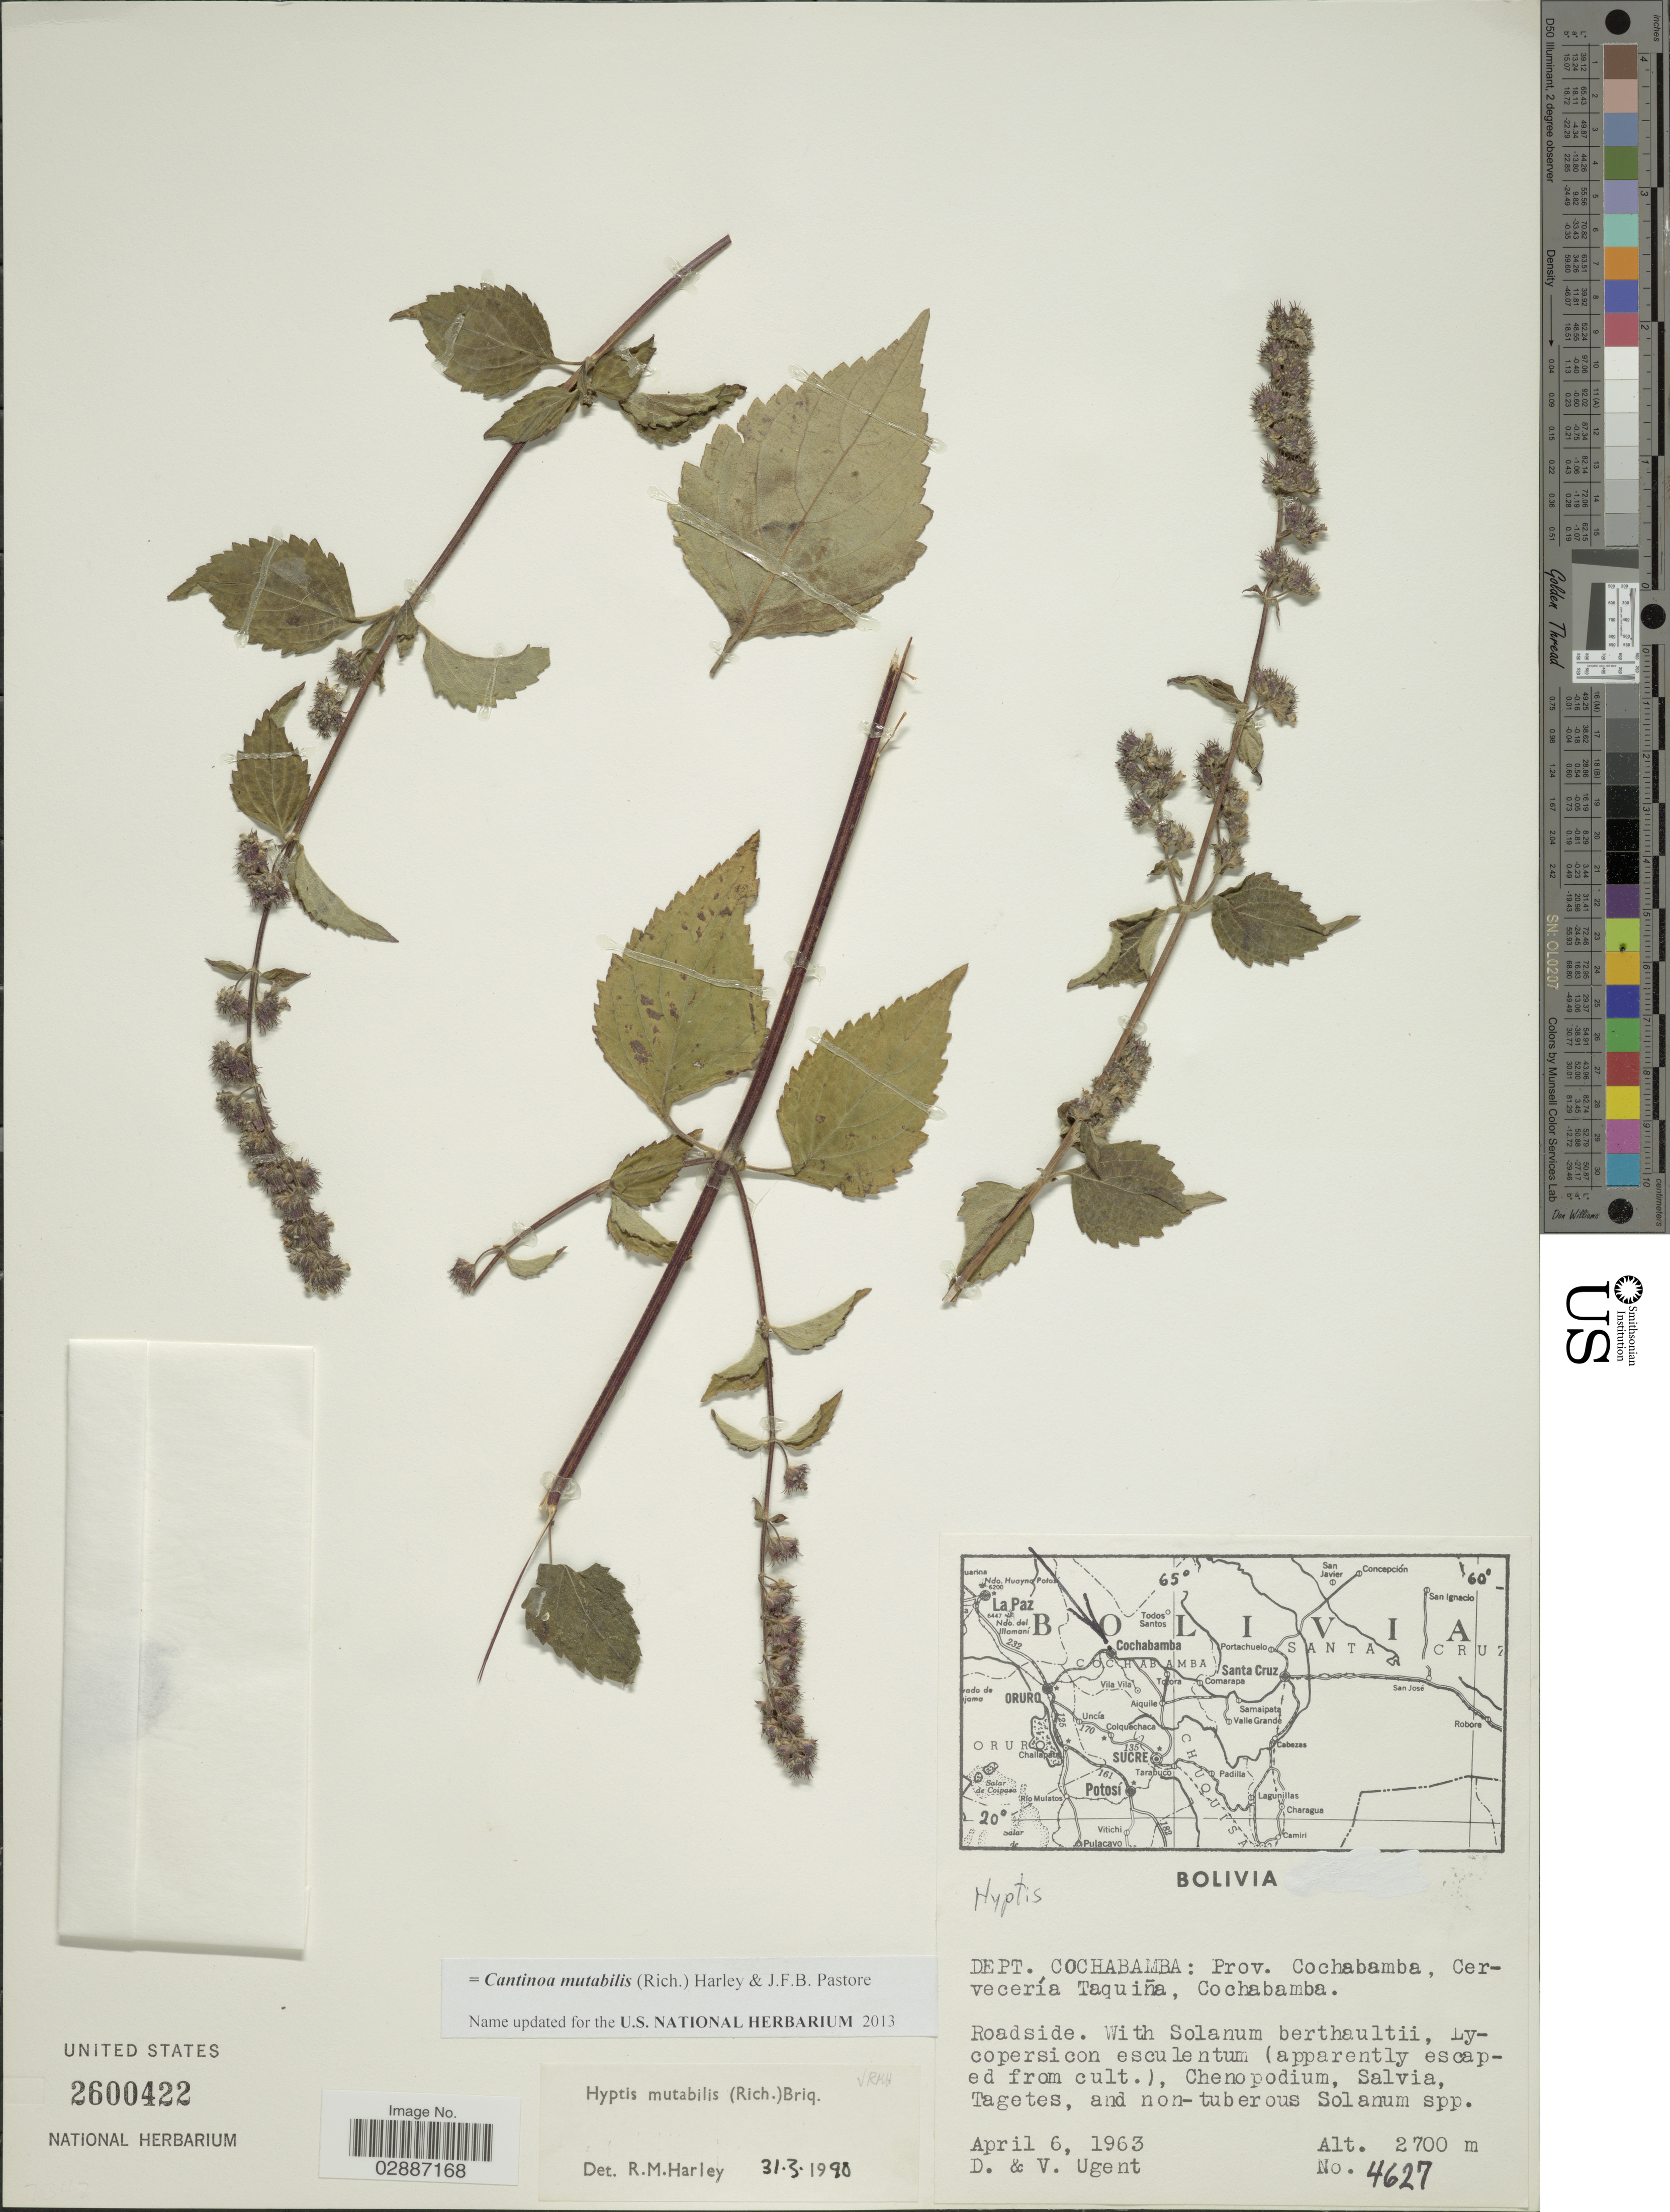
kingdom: Plantae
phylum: Tracheophyta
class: Magnoliopsida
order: Lamiales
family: Lamiaceae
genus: Cantinoa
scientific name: Cantinoa mutabilis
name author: (Epling) Harley & J.F.B. Pastore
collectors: D. Ugent & V. Ugent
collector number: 4627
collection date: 1963-04-06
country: Bolivia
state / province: Cochabamba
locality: Dept. Cochabamba: Prov. Cochabamba, Cervecería Taquiña.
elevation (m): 2700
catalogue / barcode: US 2600422